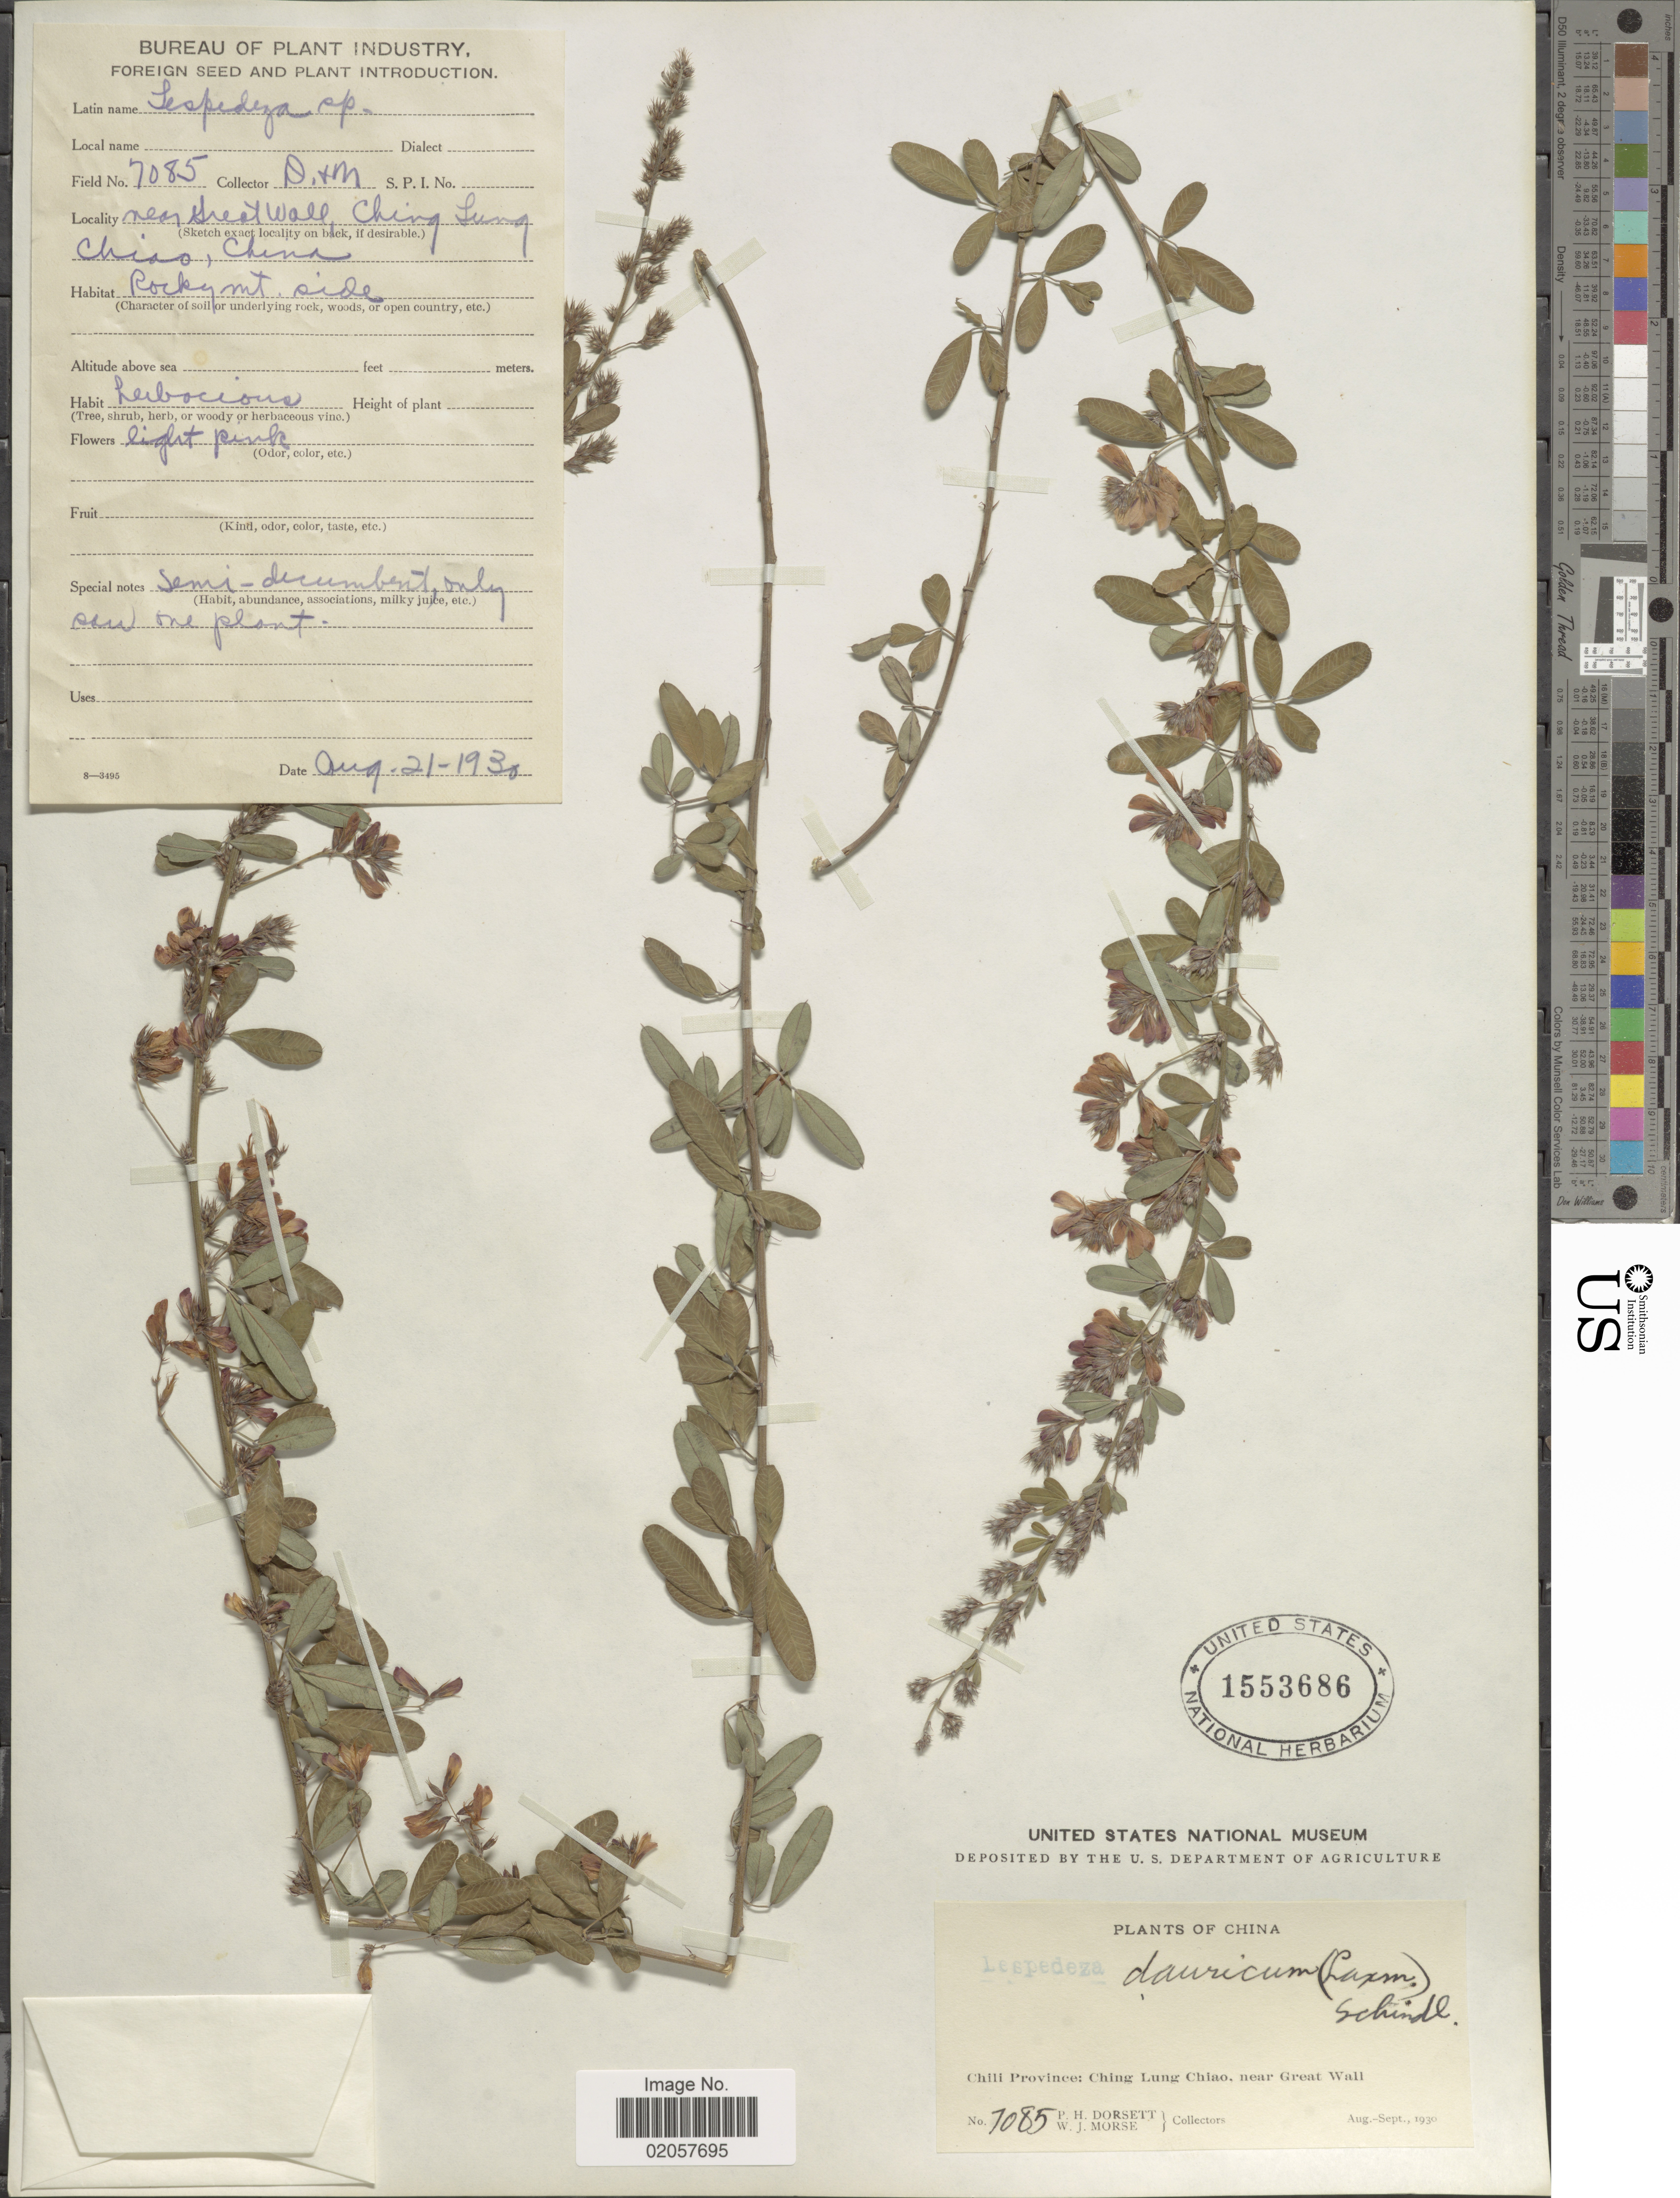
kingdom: Plantae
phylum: Tracheophyta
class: Magnoliopsida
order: Fabales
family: Fabaceae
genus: Lespedeza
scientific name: Lespedeza davurica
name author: (Laxm.) Schindl.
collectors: P. H. Dorsett & W. J. Morse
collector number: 7085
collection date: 1930-08/1930-09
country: China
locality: Chili Province: Ching Lung Chiao, near Great Wall, near Great wall, rocky mt. side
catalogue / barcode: US 1553686